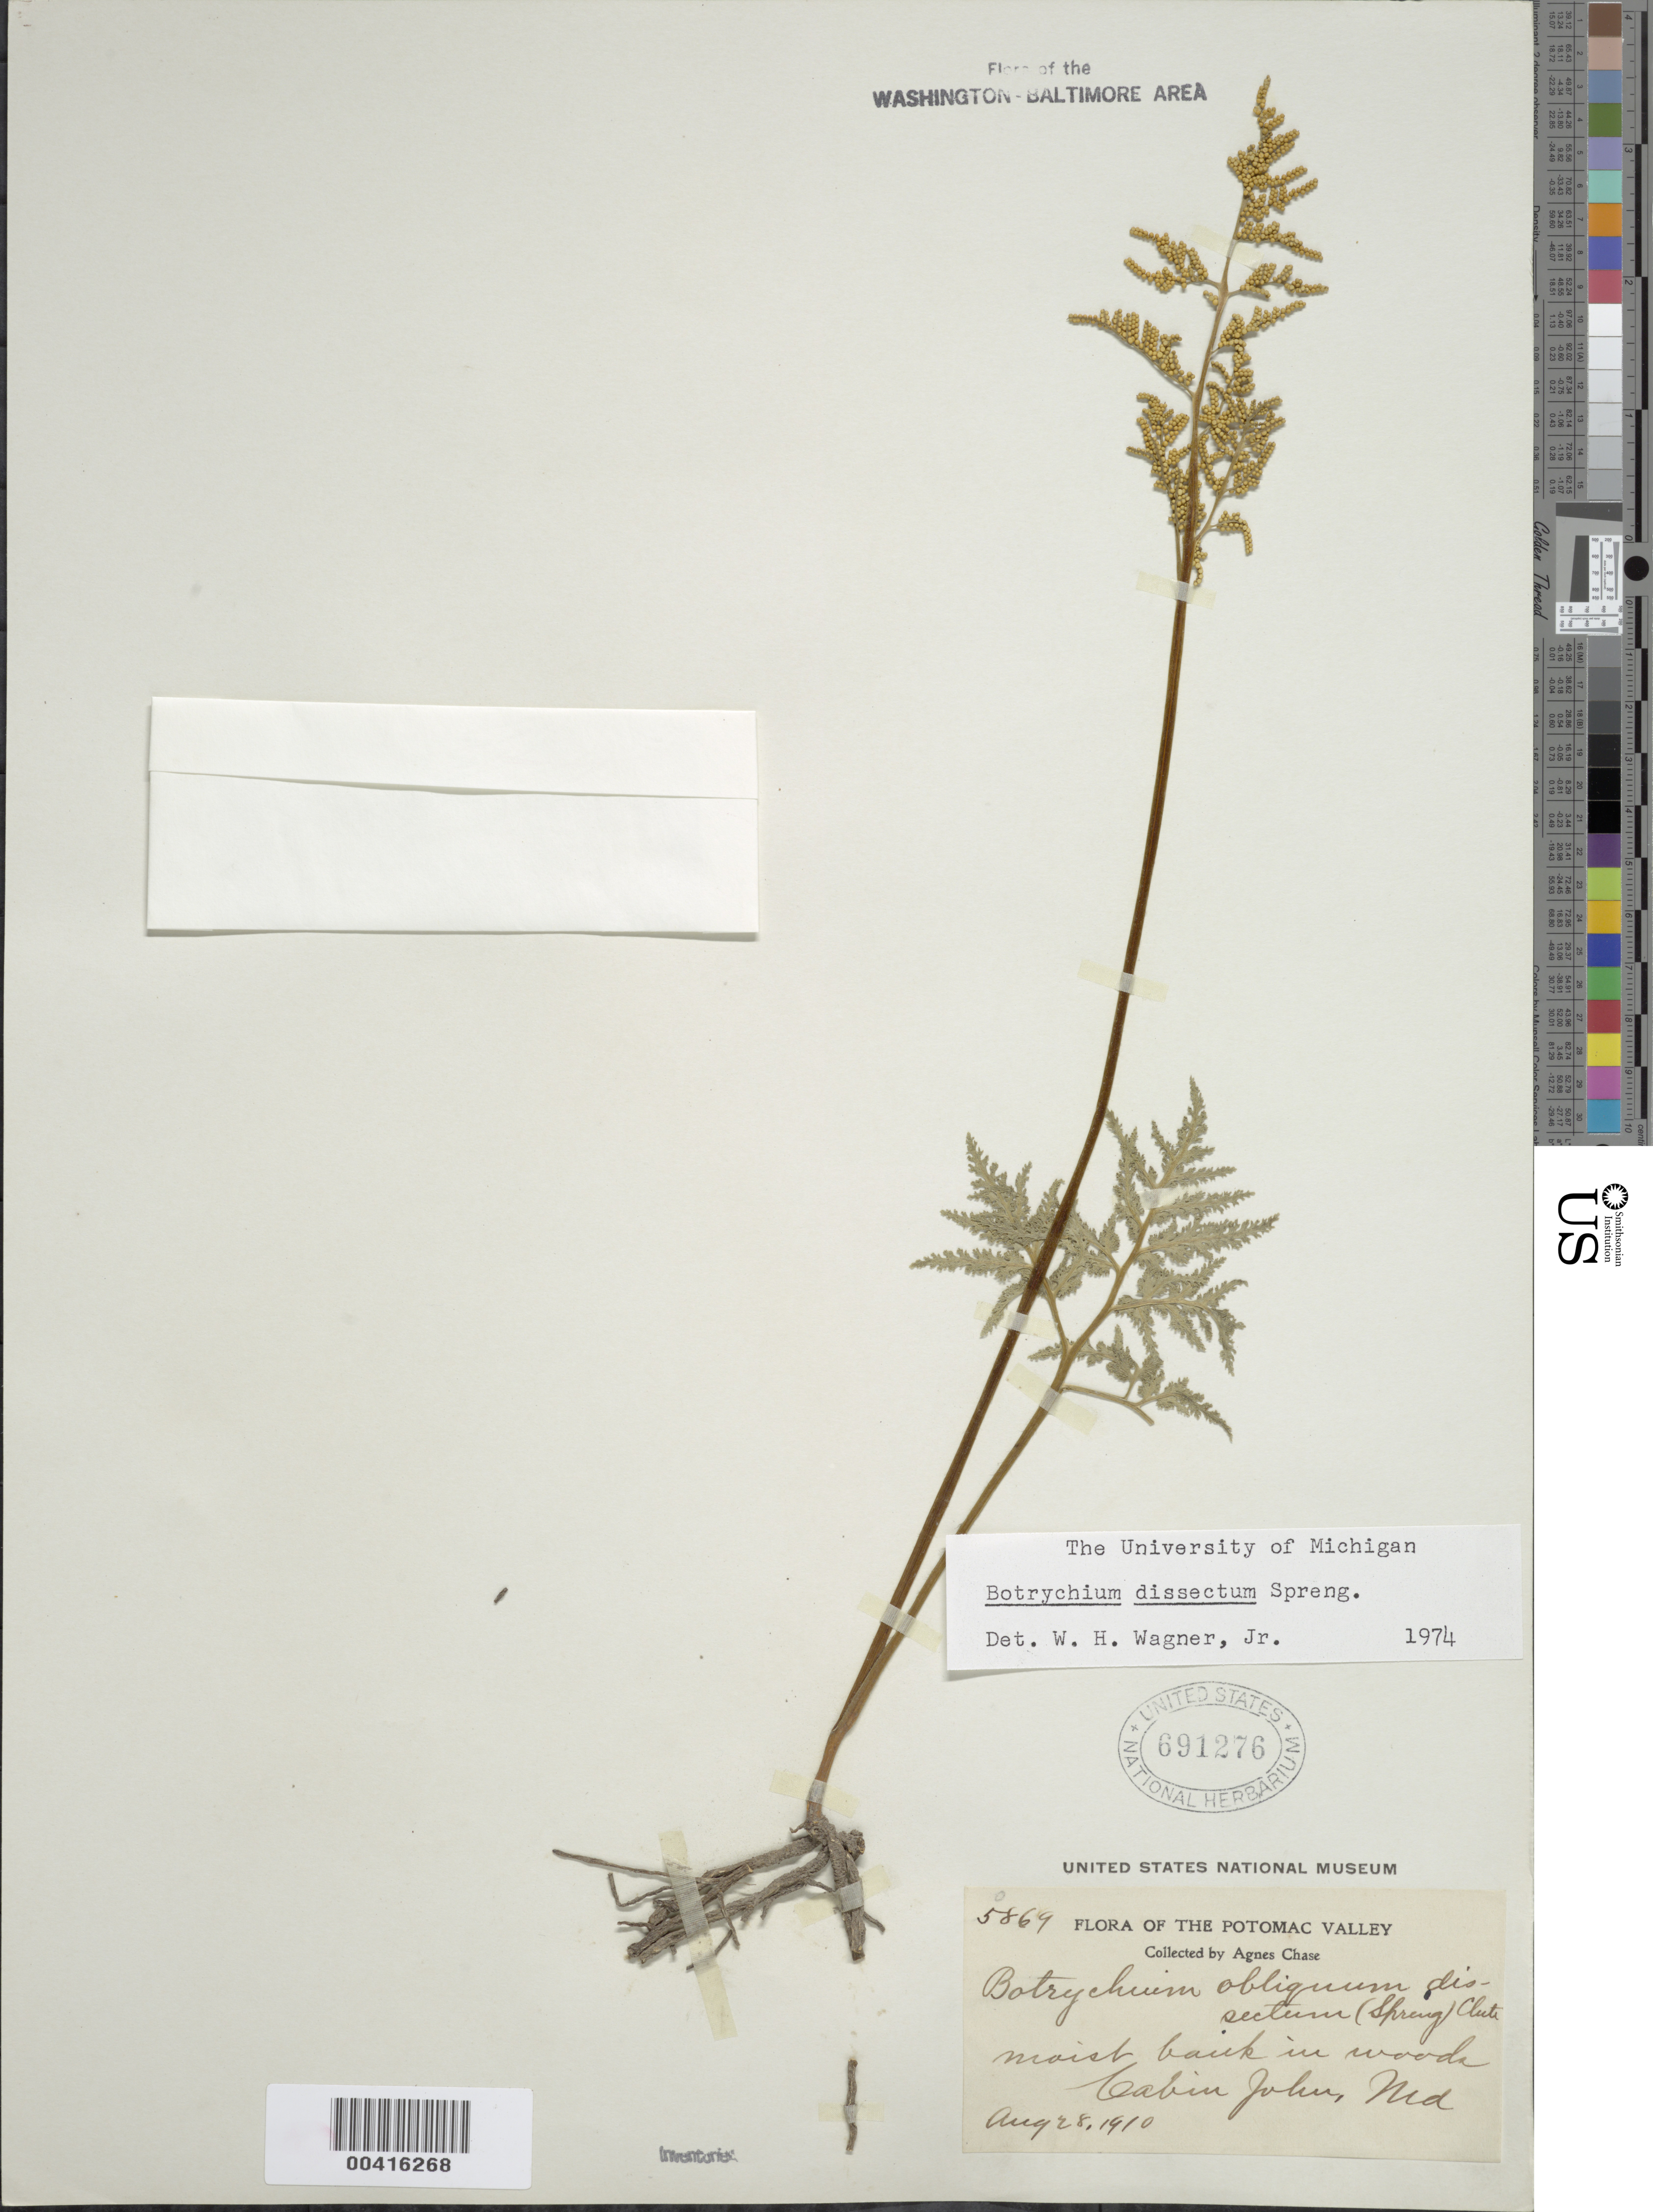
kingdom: Plantae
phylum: Tracheophyta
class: Polypodiopsida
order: Ophioglossales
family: Ophioglossaceae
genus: Botrychium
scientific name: Botrychium dissectum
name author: Spreng.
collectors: A. Chase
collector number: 5869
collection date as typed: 28 Aug 1910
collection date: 1910-08-28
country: United States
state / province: Maryland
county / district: Montgomery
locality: Cabin John C. & O. Canal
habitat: Moist bank in woods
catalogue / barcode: US 691276